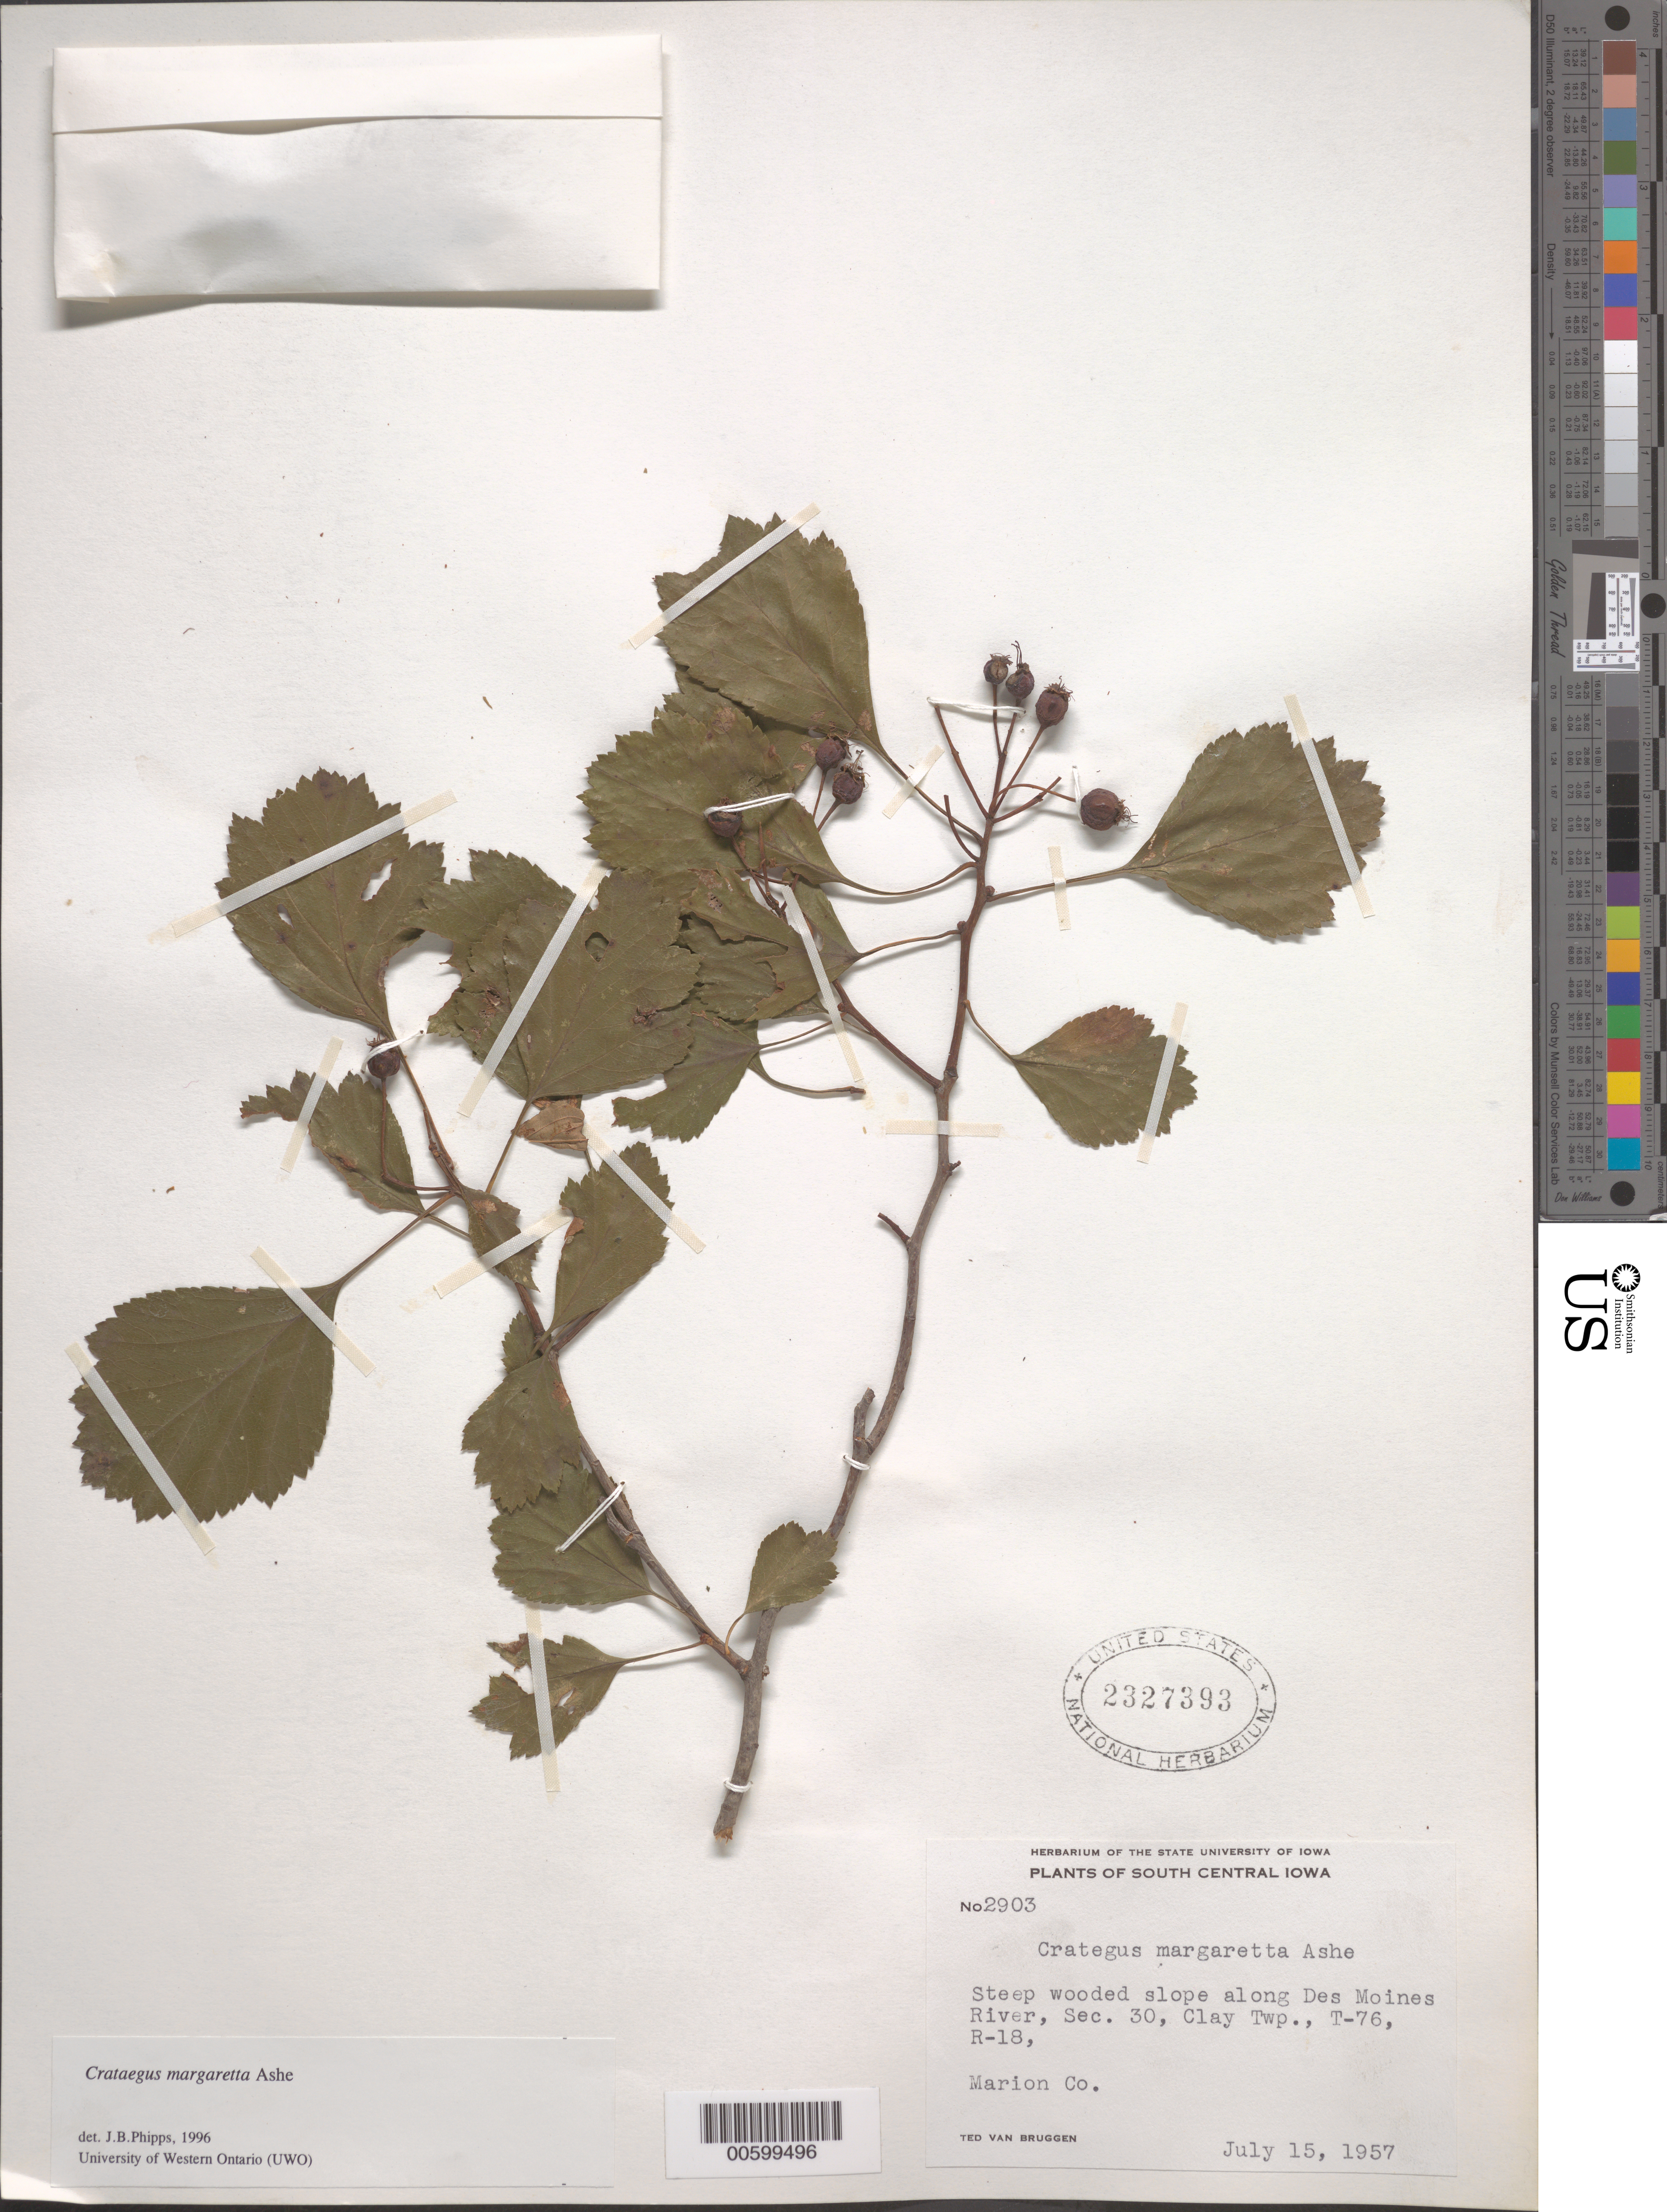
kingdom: Plantae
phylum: Tracheophyta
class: Magnoliopsida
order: Rosales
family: Rosaceae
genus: Crataegus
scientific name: Crataegus margarettae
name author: Ashe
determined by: Phipps, James B., (UWO), University of Western Ontario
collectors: T. Van Bruggen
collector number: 2903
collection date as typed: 15 Jul 1957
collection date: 1957-07-15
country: United States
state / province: Iowa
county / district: Marion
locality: Along Des Moines River, Sec. 30, Clay Twp., T-76, R-18.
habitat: Steep wooded slope along river.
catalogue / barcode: US 2327393